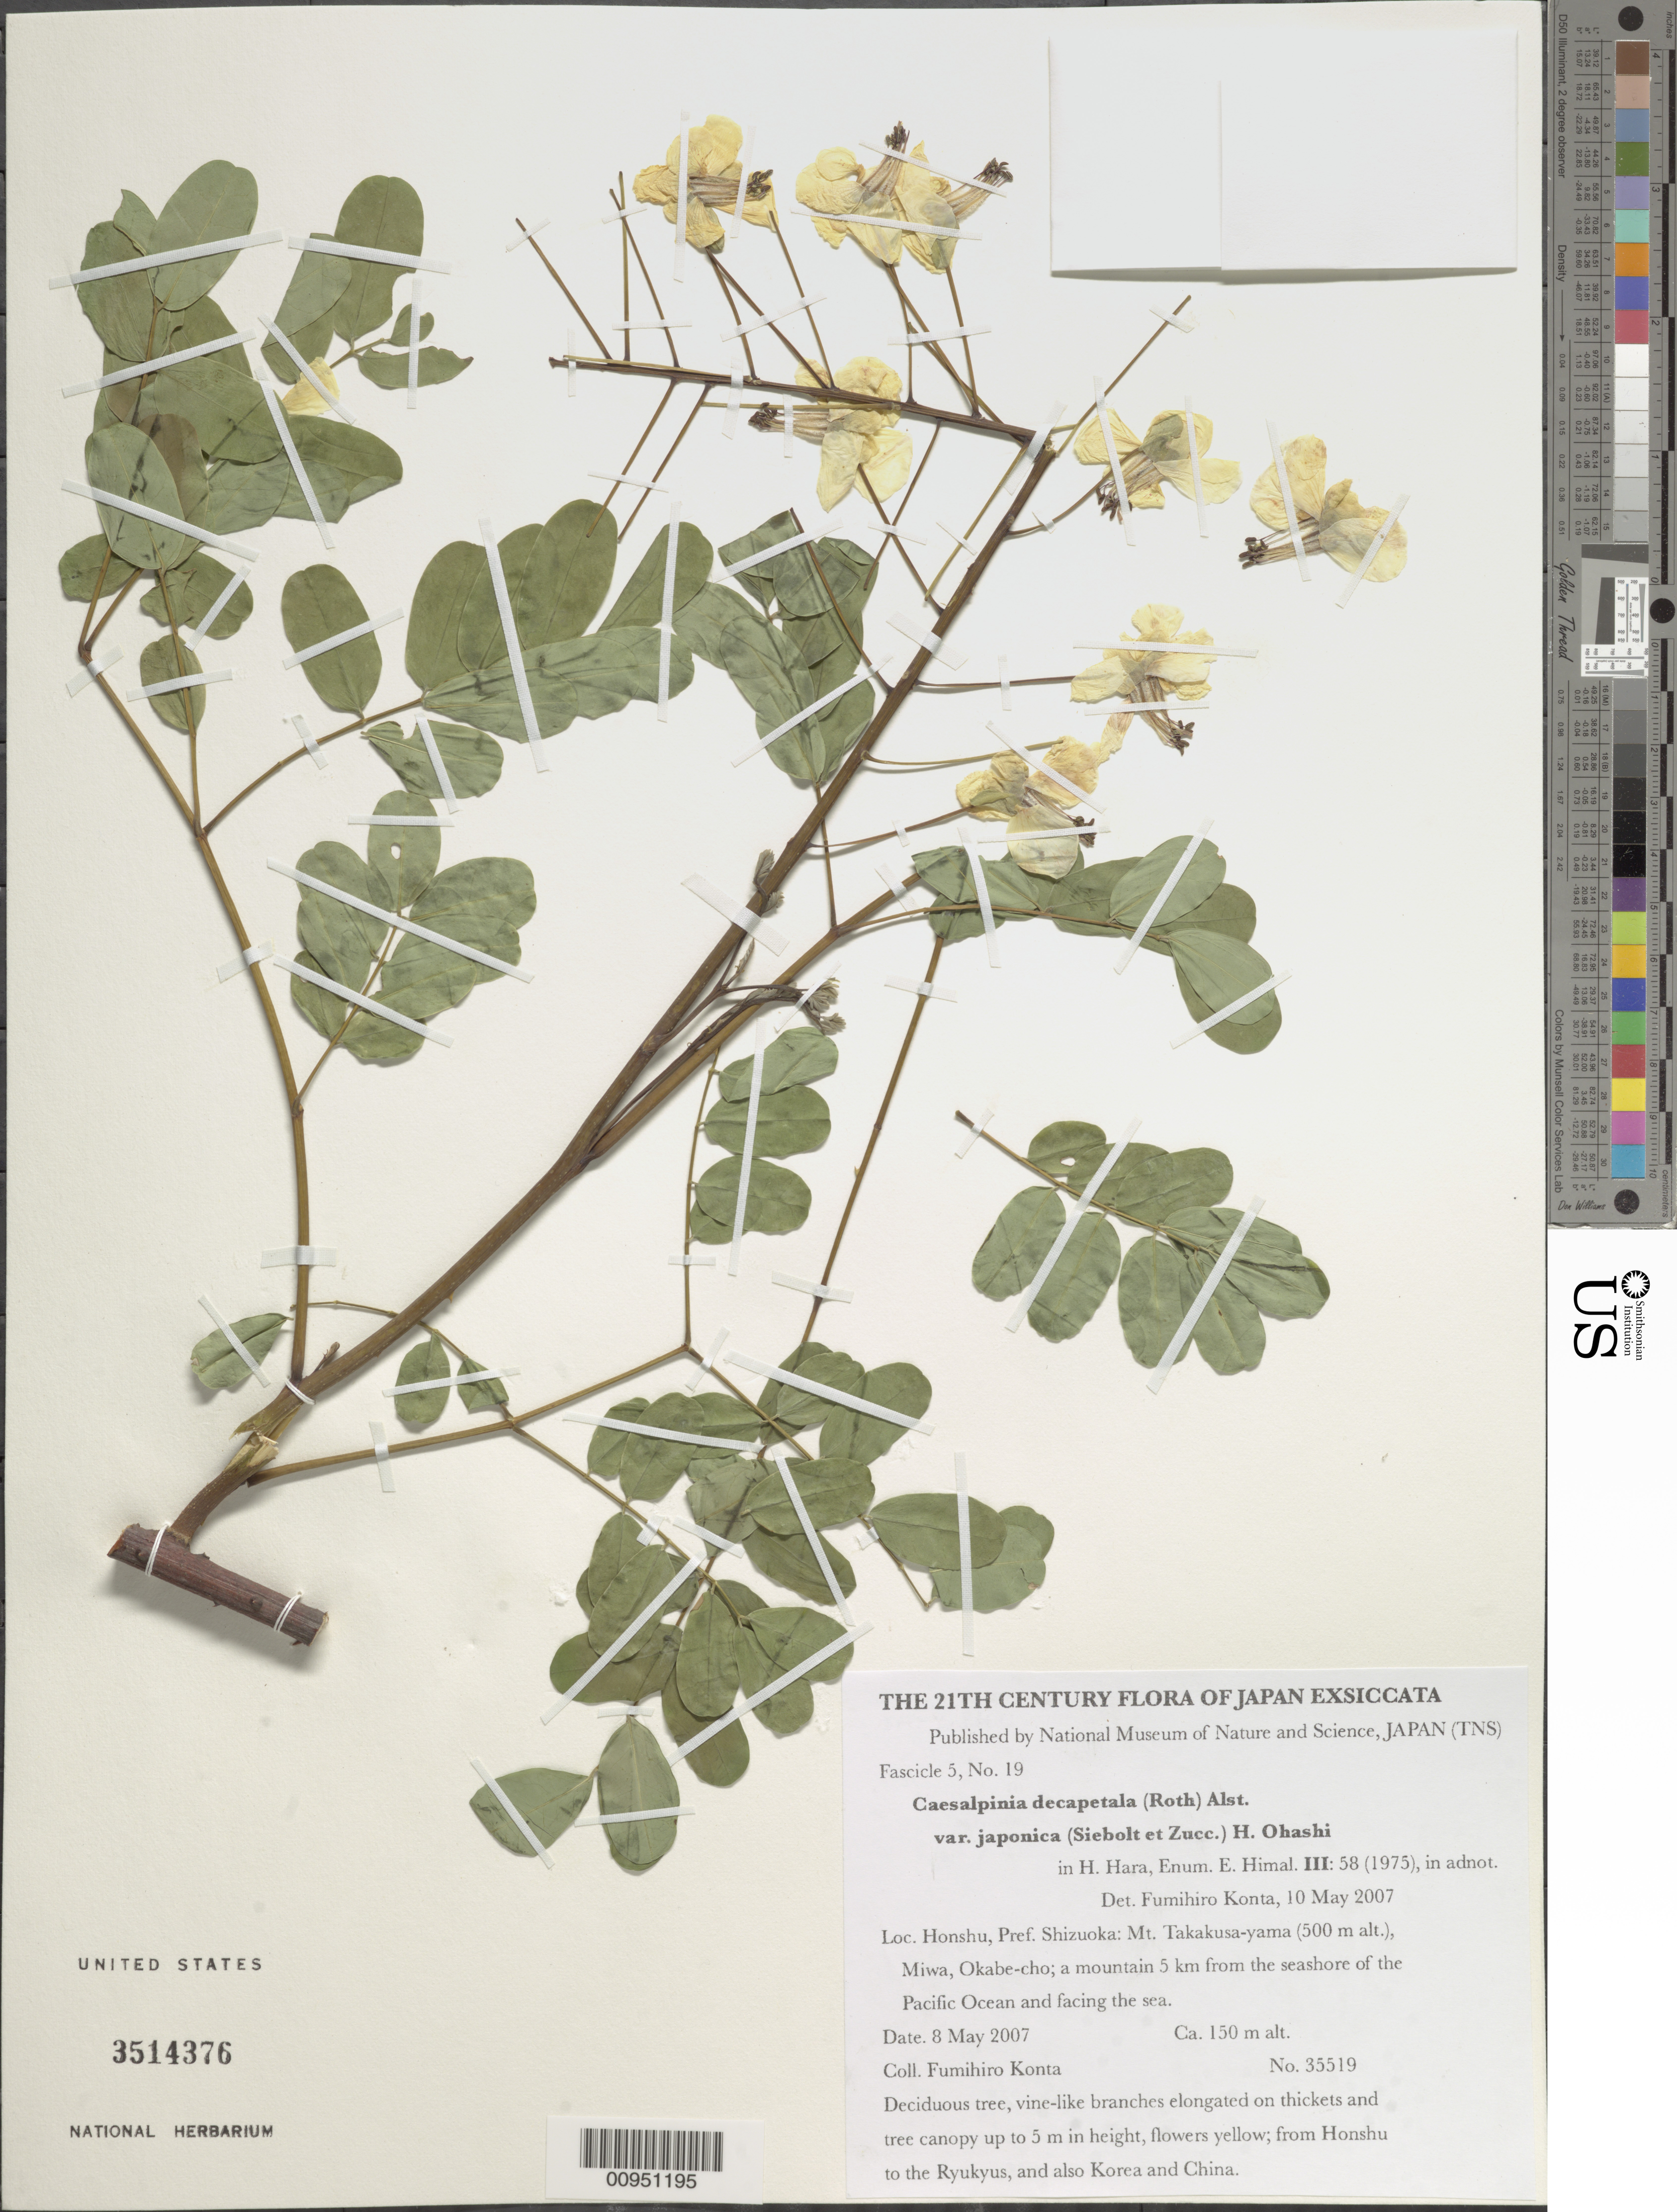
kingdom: Plantae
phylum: Tracheophyta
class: Magnoliopsida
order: Fabales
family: Fabaceae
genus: Biancaea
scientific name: Biancaea decapetala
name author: (Roth) O. Deg.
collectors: F. Konta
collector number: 35519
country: Japan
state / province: Sizuoka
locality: Mt. Takakusa-yama, Miwa, Okabe-cho.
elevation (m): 500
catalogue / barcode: US 3514376